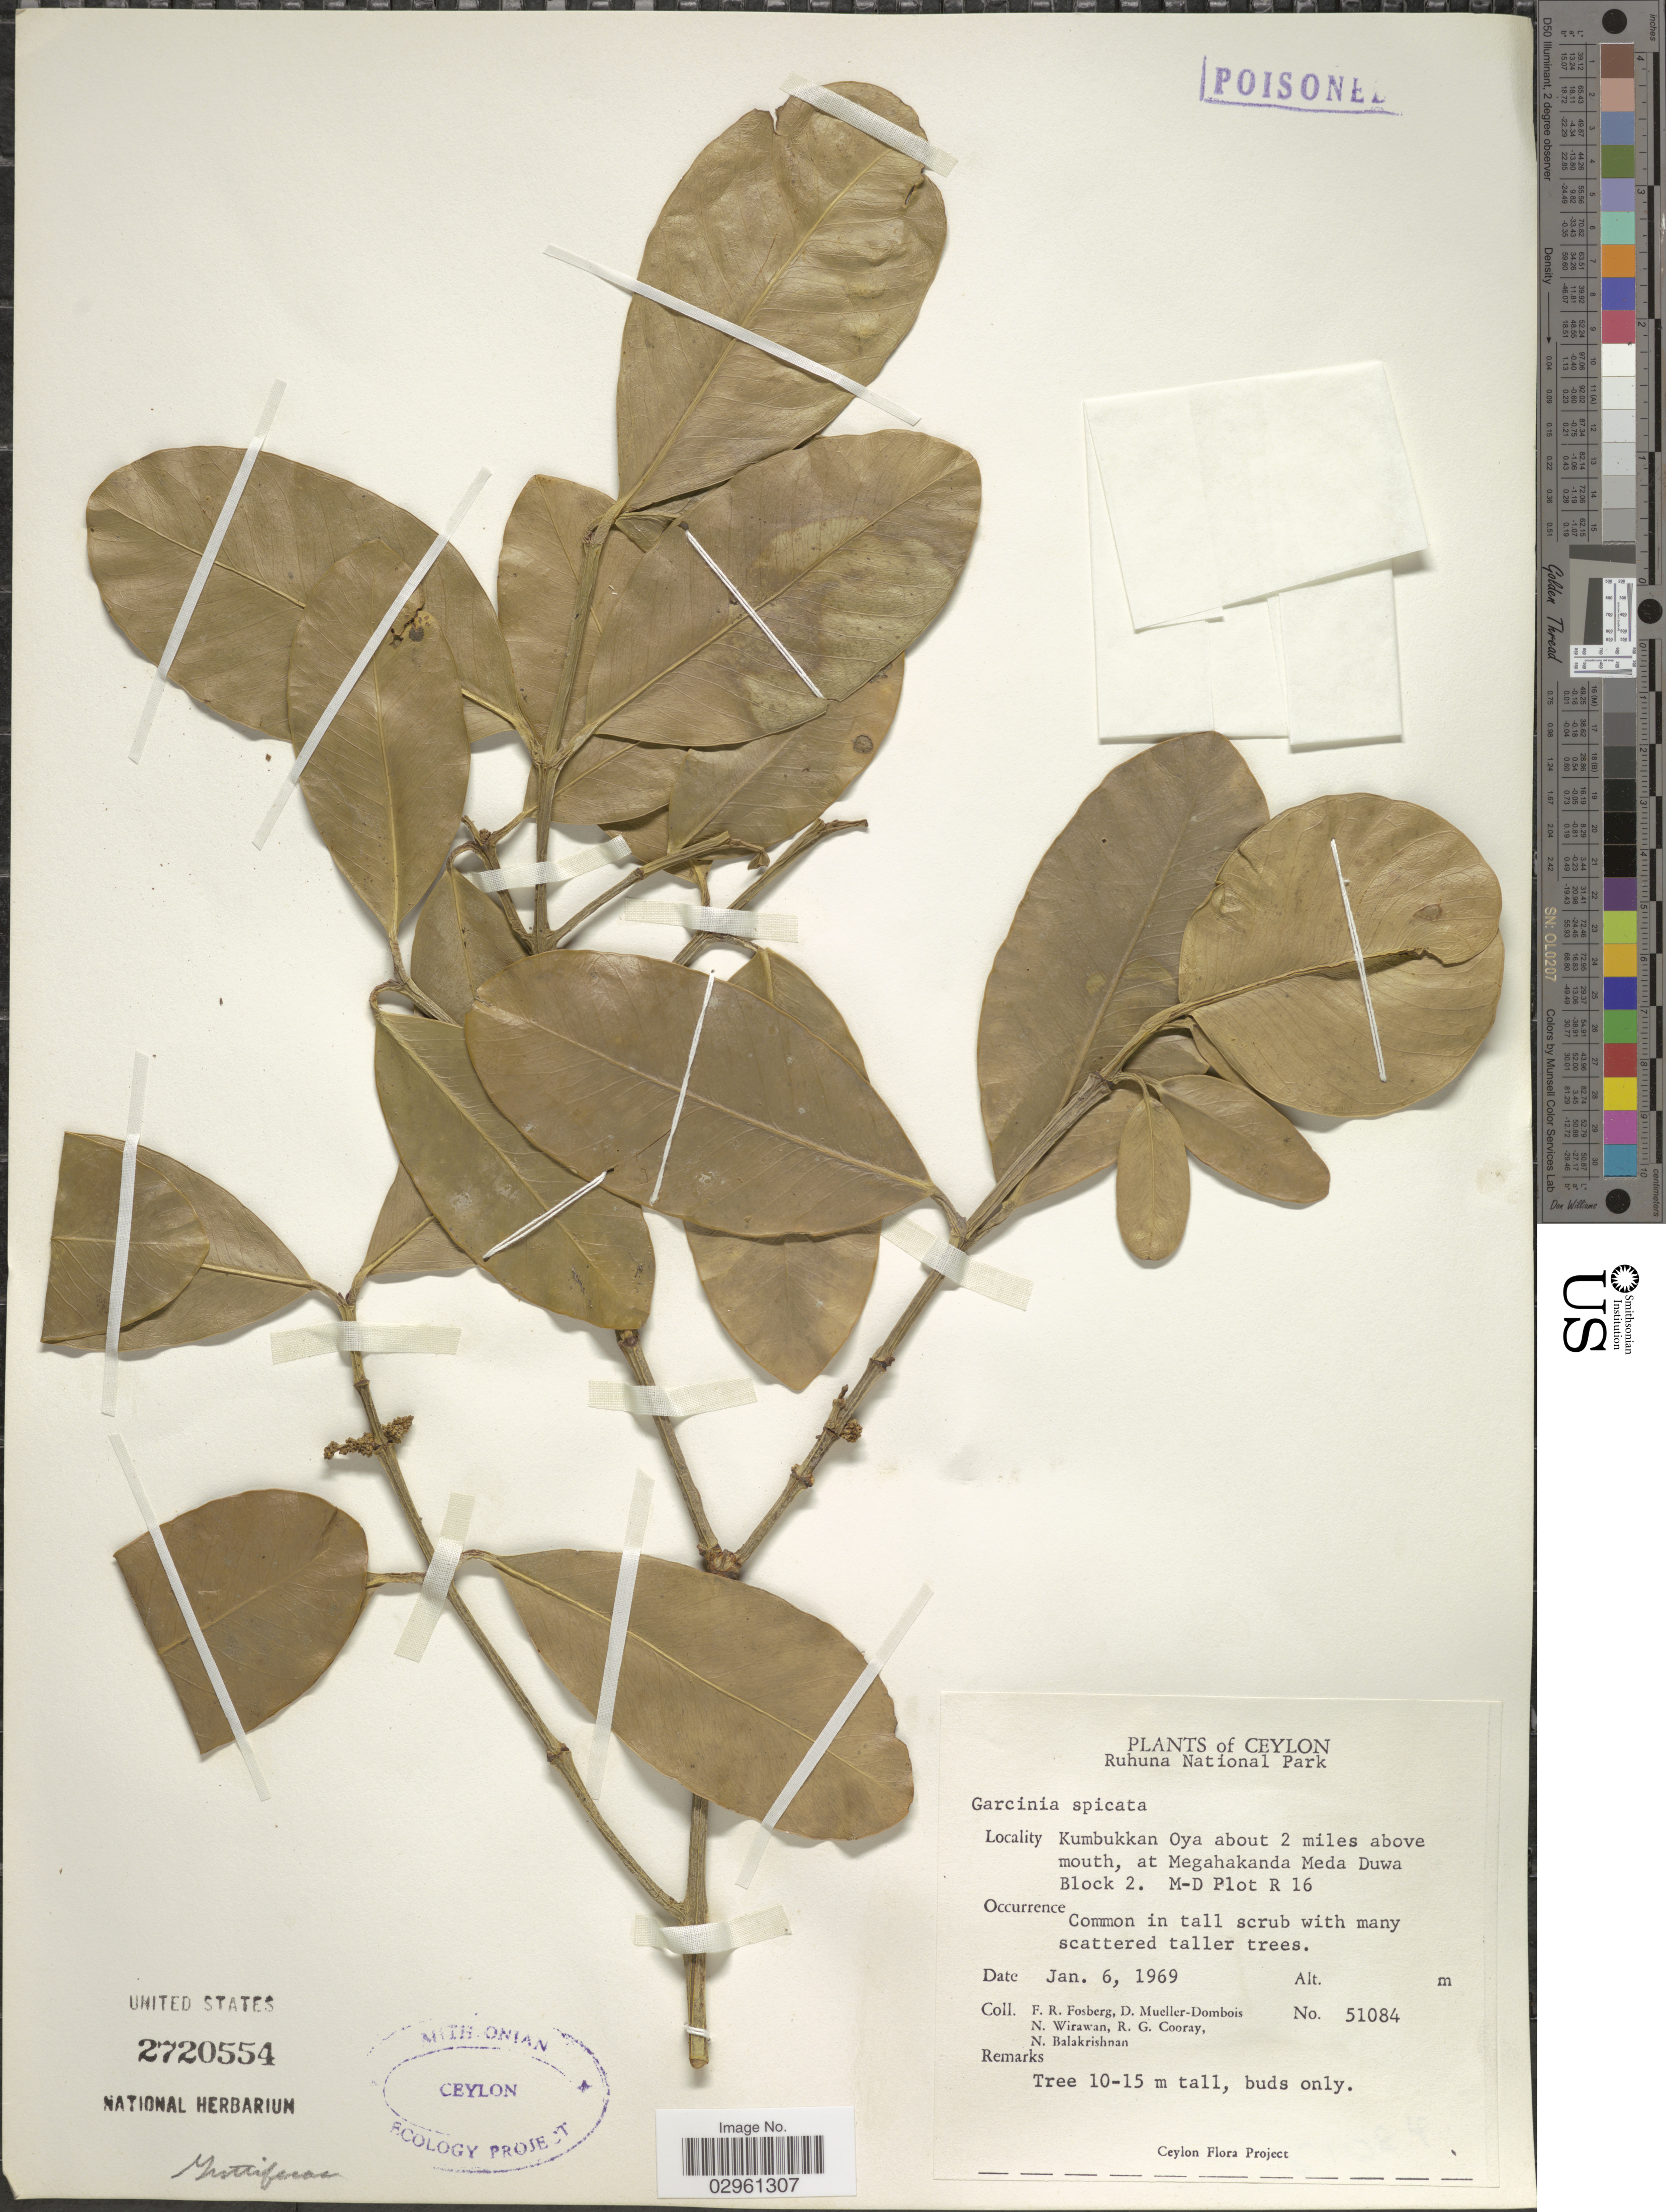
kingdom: Plantae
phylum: Tracheophyta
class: Magnoliopsida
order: Malpighiales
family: Clusiaceae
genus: Garcinia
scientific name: Garcinia spicata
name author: Hook. f.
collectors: F. R. Fosberg, D. Mueller-Dombois & N. Wirawan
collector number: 51084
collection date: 1969-01-06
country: Sri Lanka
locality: Ceylon. Ruhuna National Park. Kumbukkan Oya about 2 miles above mouth, at Megahakanda Meda Duwa Block 2. M-D Plot R 16.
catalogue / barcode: US 2720554